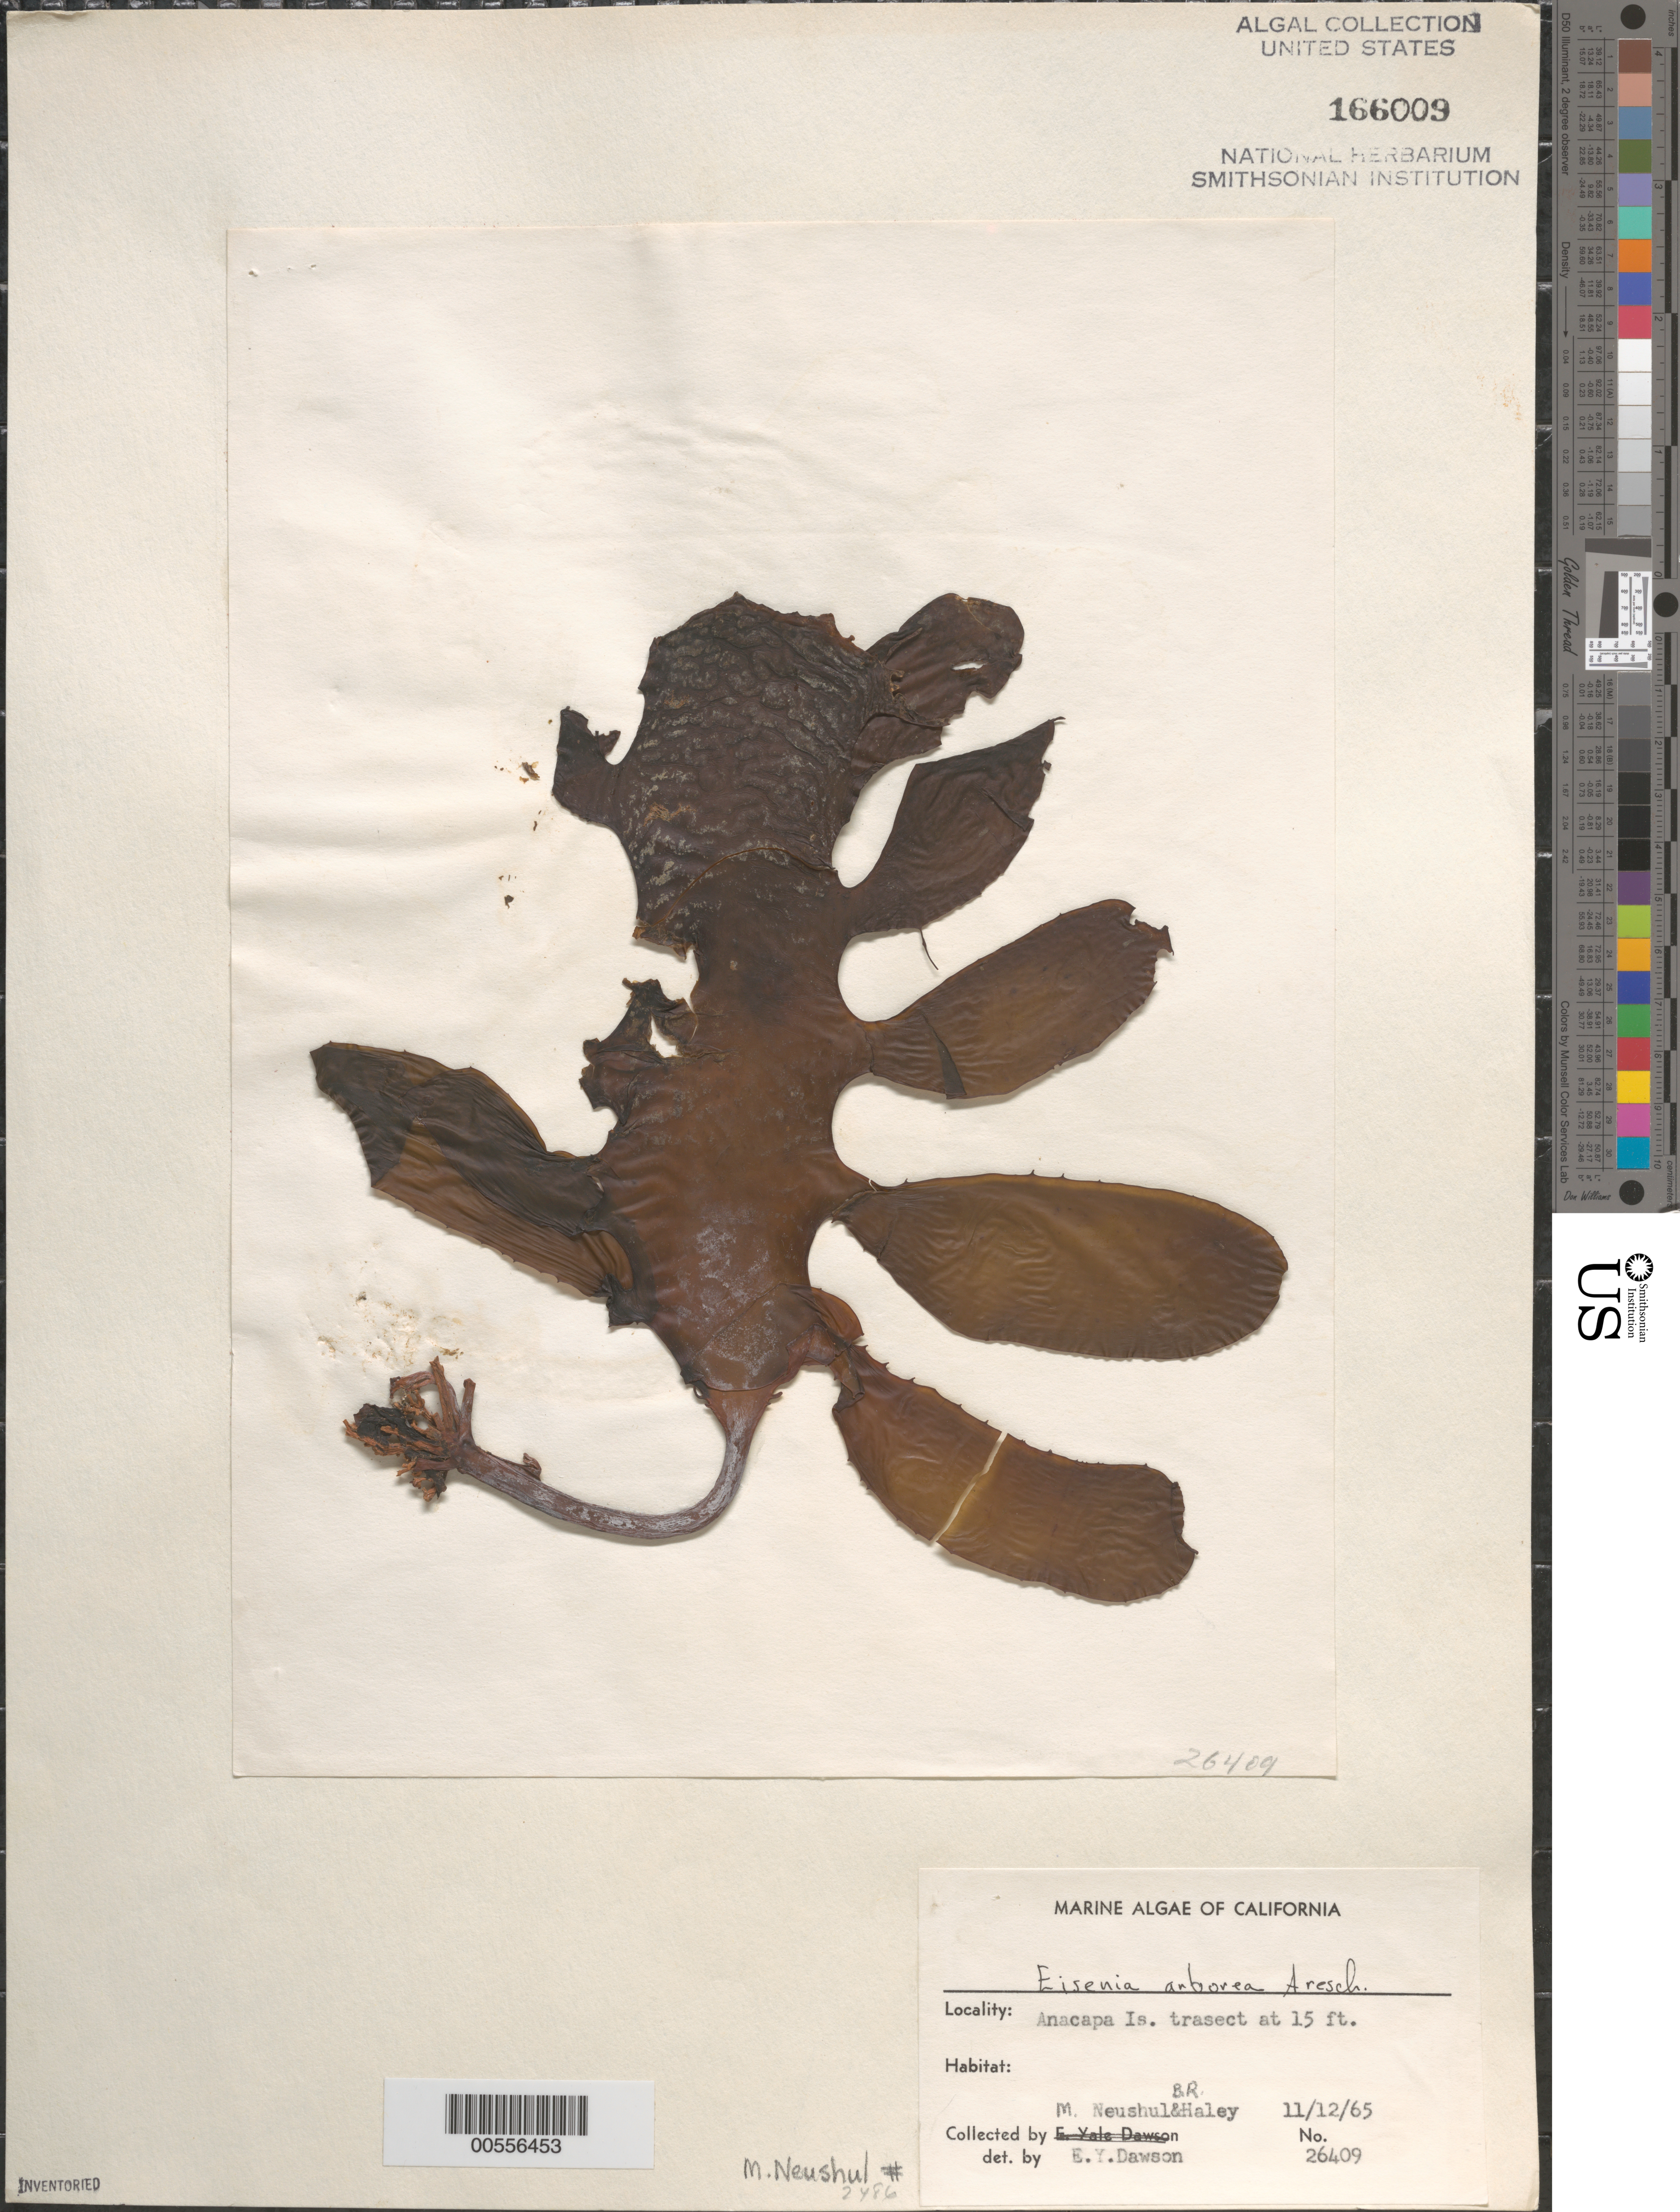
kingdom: Chromista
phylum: Ochrophyta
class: Phaeophyceae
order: Laminariales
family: Lessoniaceae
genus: Eisenia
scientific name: Eisenia arborea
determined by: Dawson, E. Y.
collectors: E. Y. Dawson & B. Haley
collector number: EYD 26409 & NEUSHUL 2486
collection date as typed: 12 Nov 1965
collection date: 1965-11-12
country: United States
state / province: California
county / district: Ventura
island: Anacapa Island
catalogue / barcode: US 166009